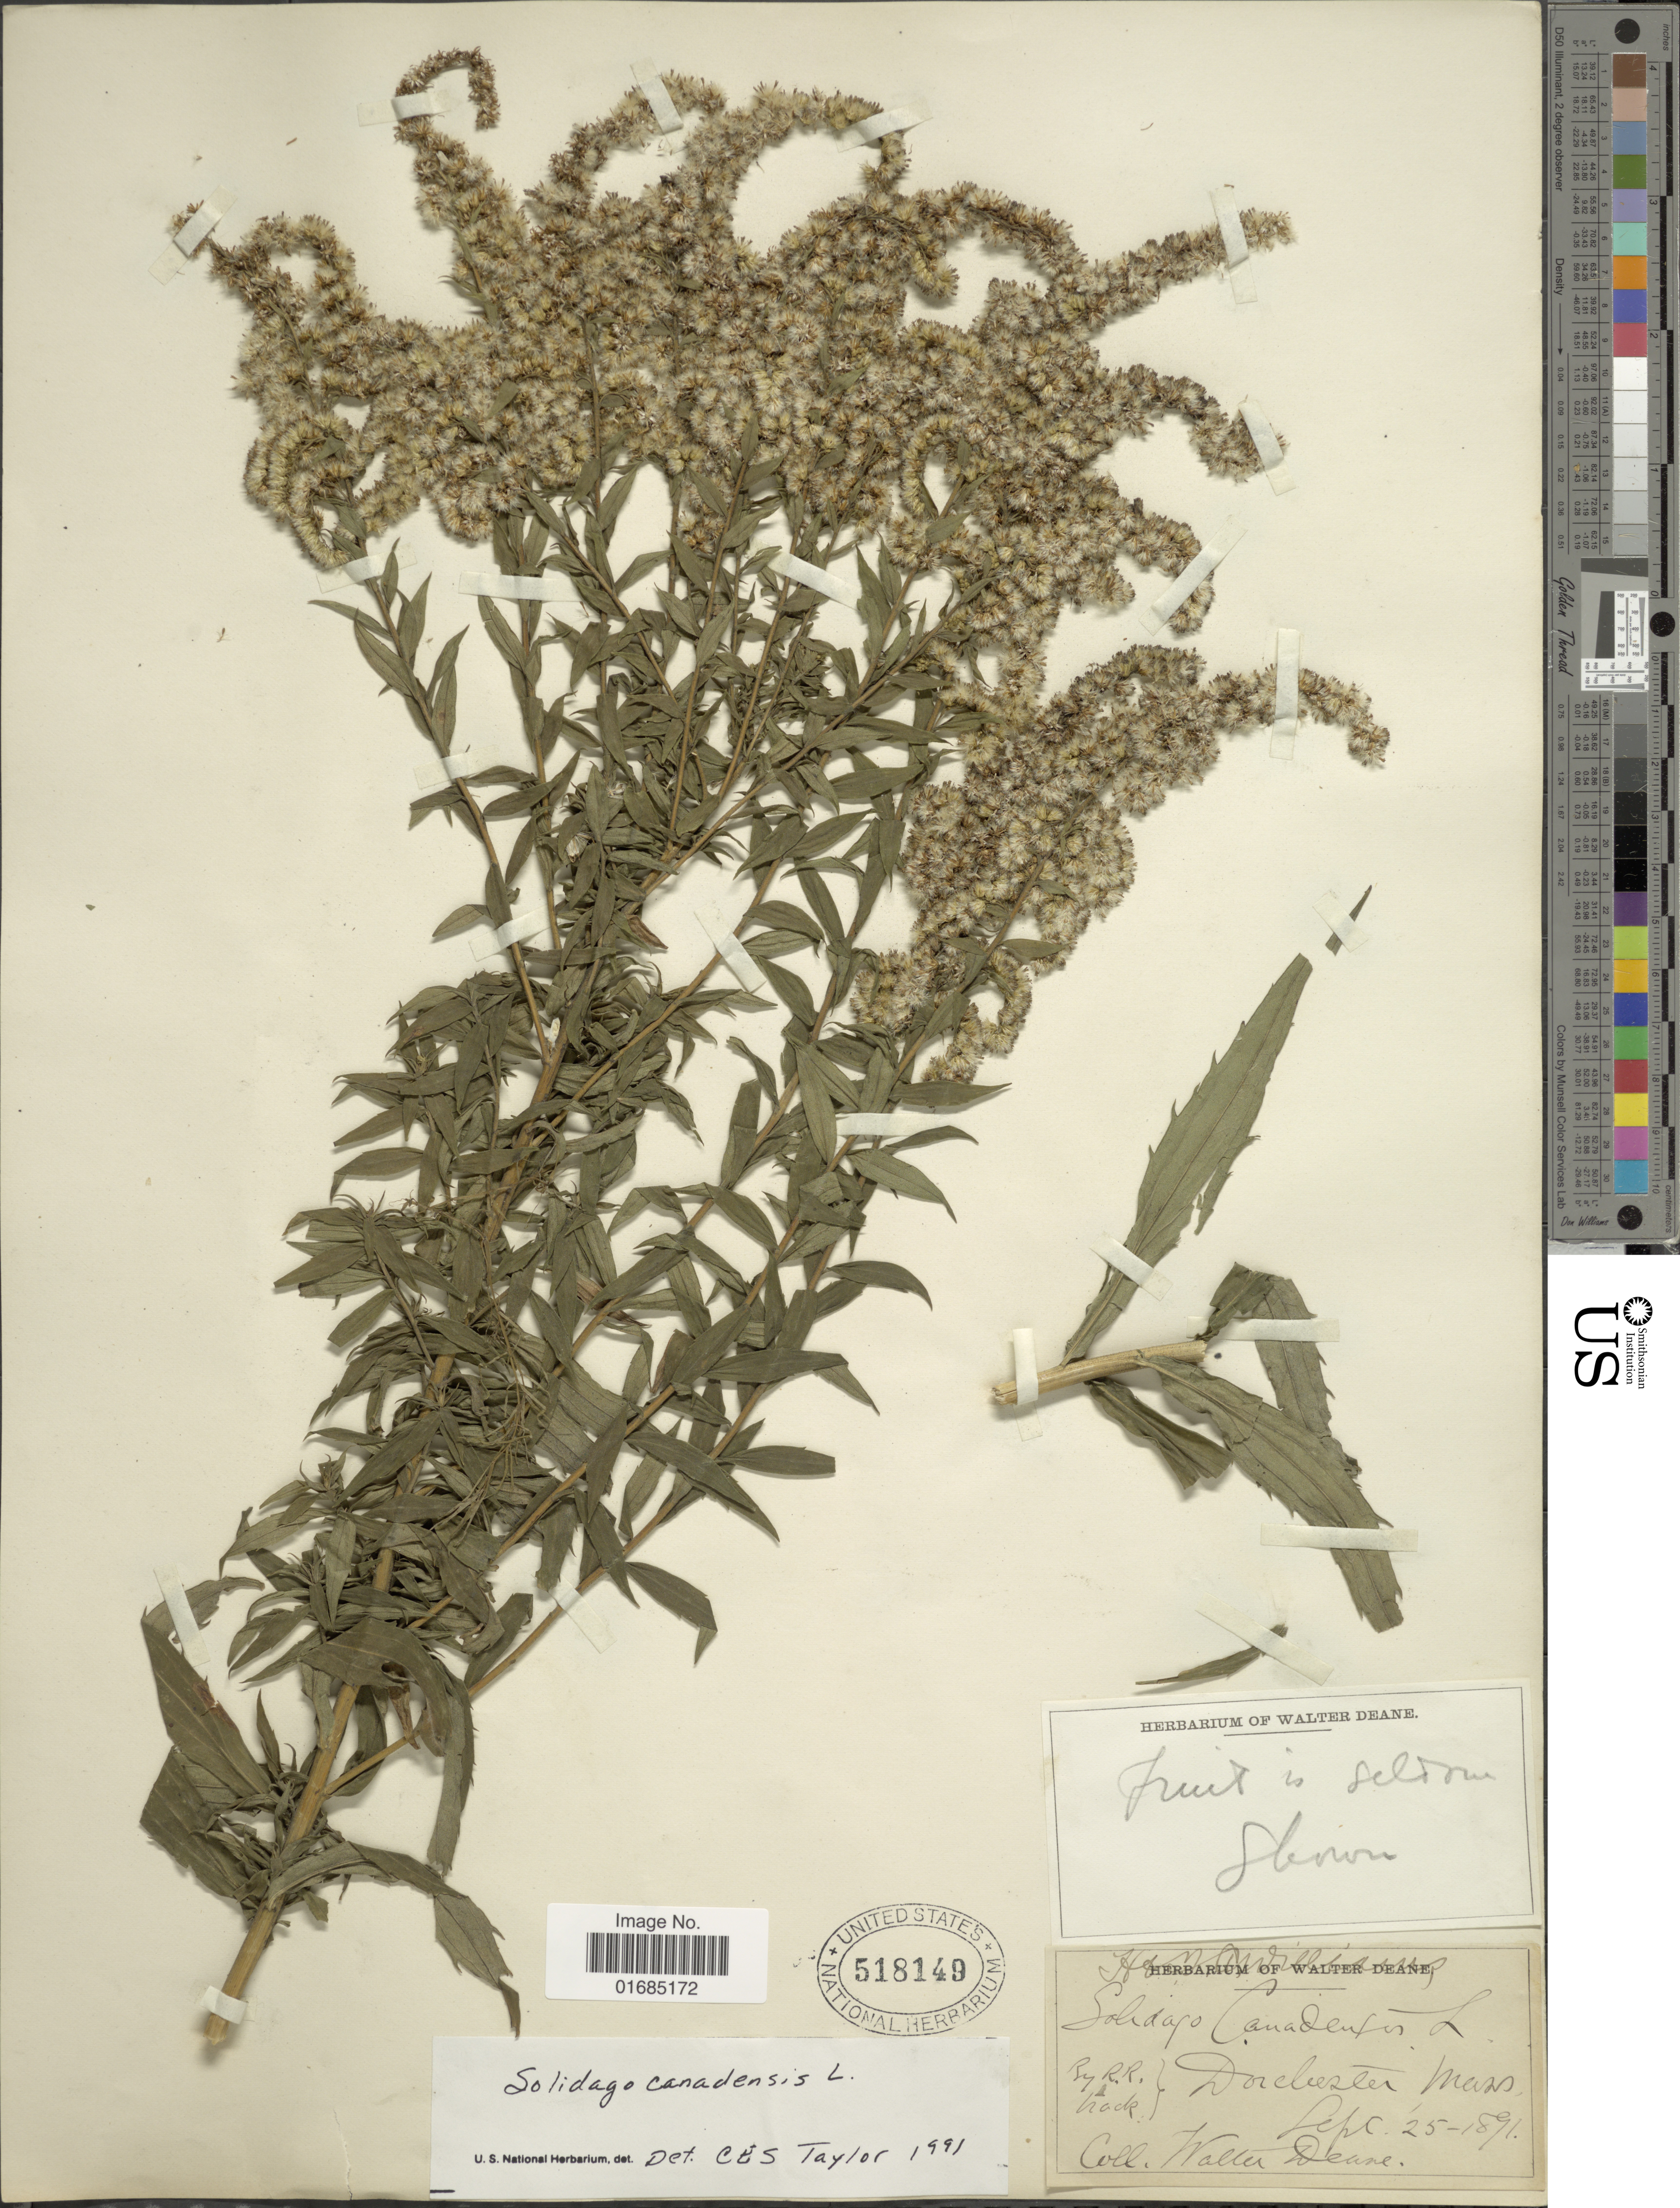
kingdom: Plantae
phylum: Tracheophyta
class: Magnoliopsida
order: Asterales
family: Asteraceae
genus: Solidago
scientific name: Solidago canadensis var. canadensis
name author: L.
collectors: W. Deane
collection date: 1891-09-25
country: United States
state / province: Massachusetts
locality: Dorchester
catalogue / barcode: US 518149